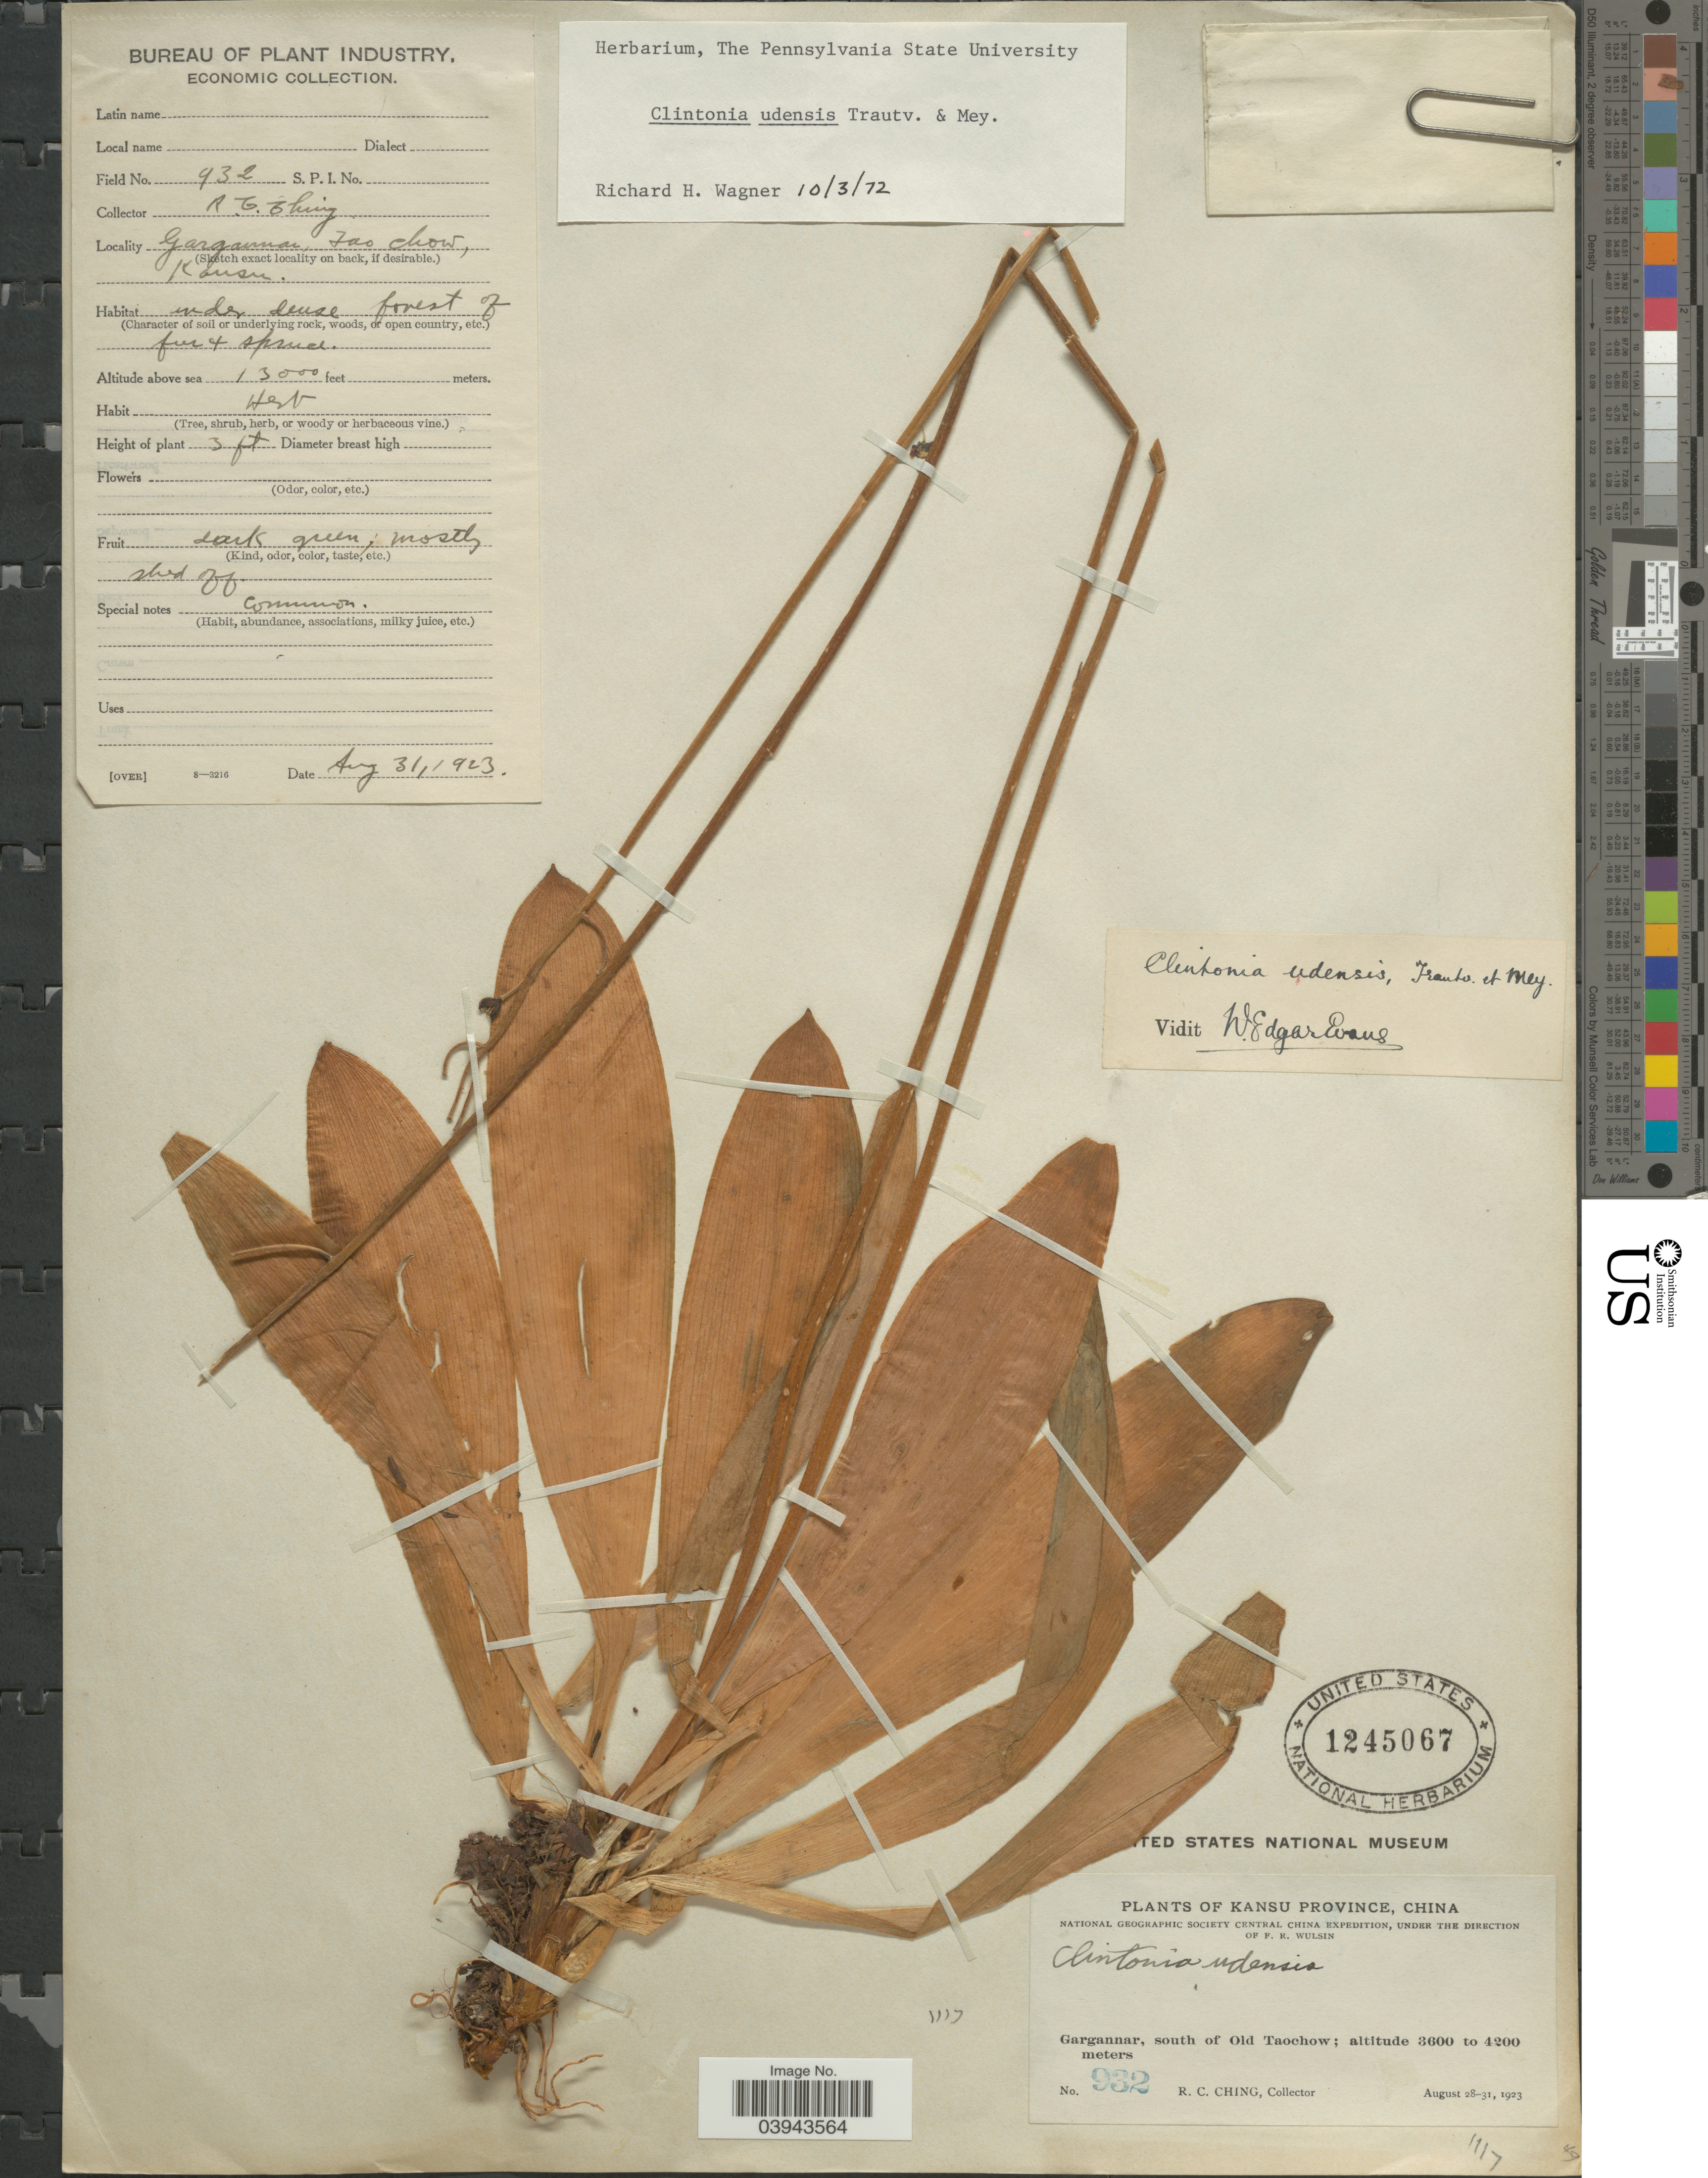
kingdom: Plantae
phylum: Tracheophyta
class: Liliopsida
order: Liliales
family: Liliaceae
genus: Clintonia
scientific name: Clintonia udensis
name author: Trautv. & C.A. Mey.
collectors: R. C. Ching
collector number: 932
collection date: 1923-08-31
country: China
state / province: Gansu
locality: Kansu Province. Gargannar, south of Old Taochow. Gargannar, Tao Chow, Kansu.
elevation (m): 3962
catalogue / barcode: US 1245067